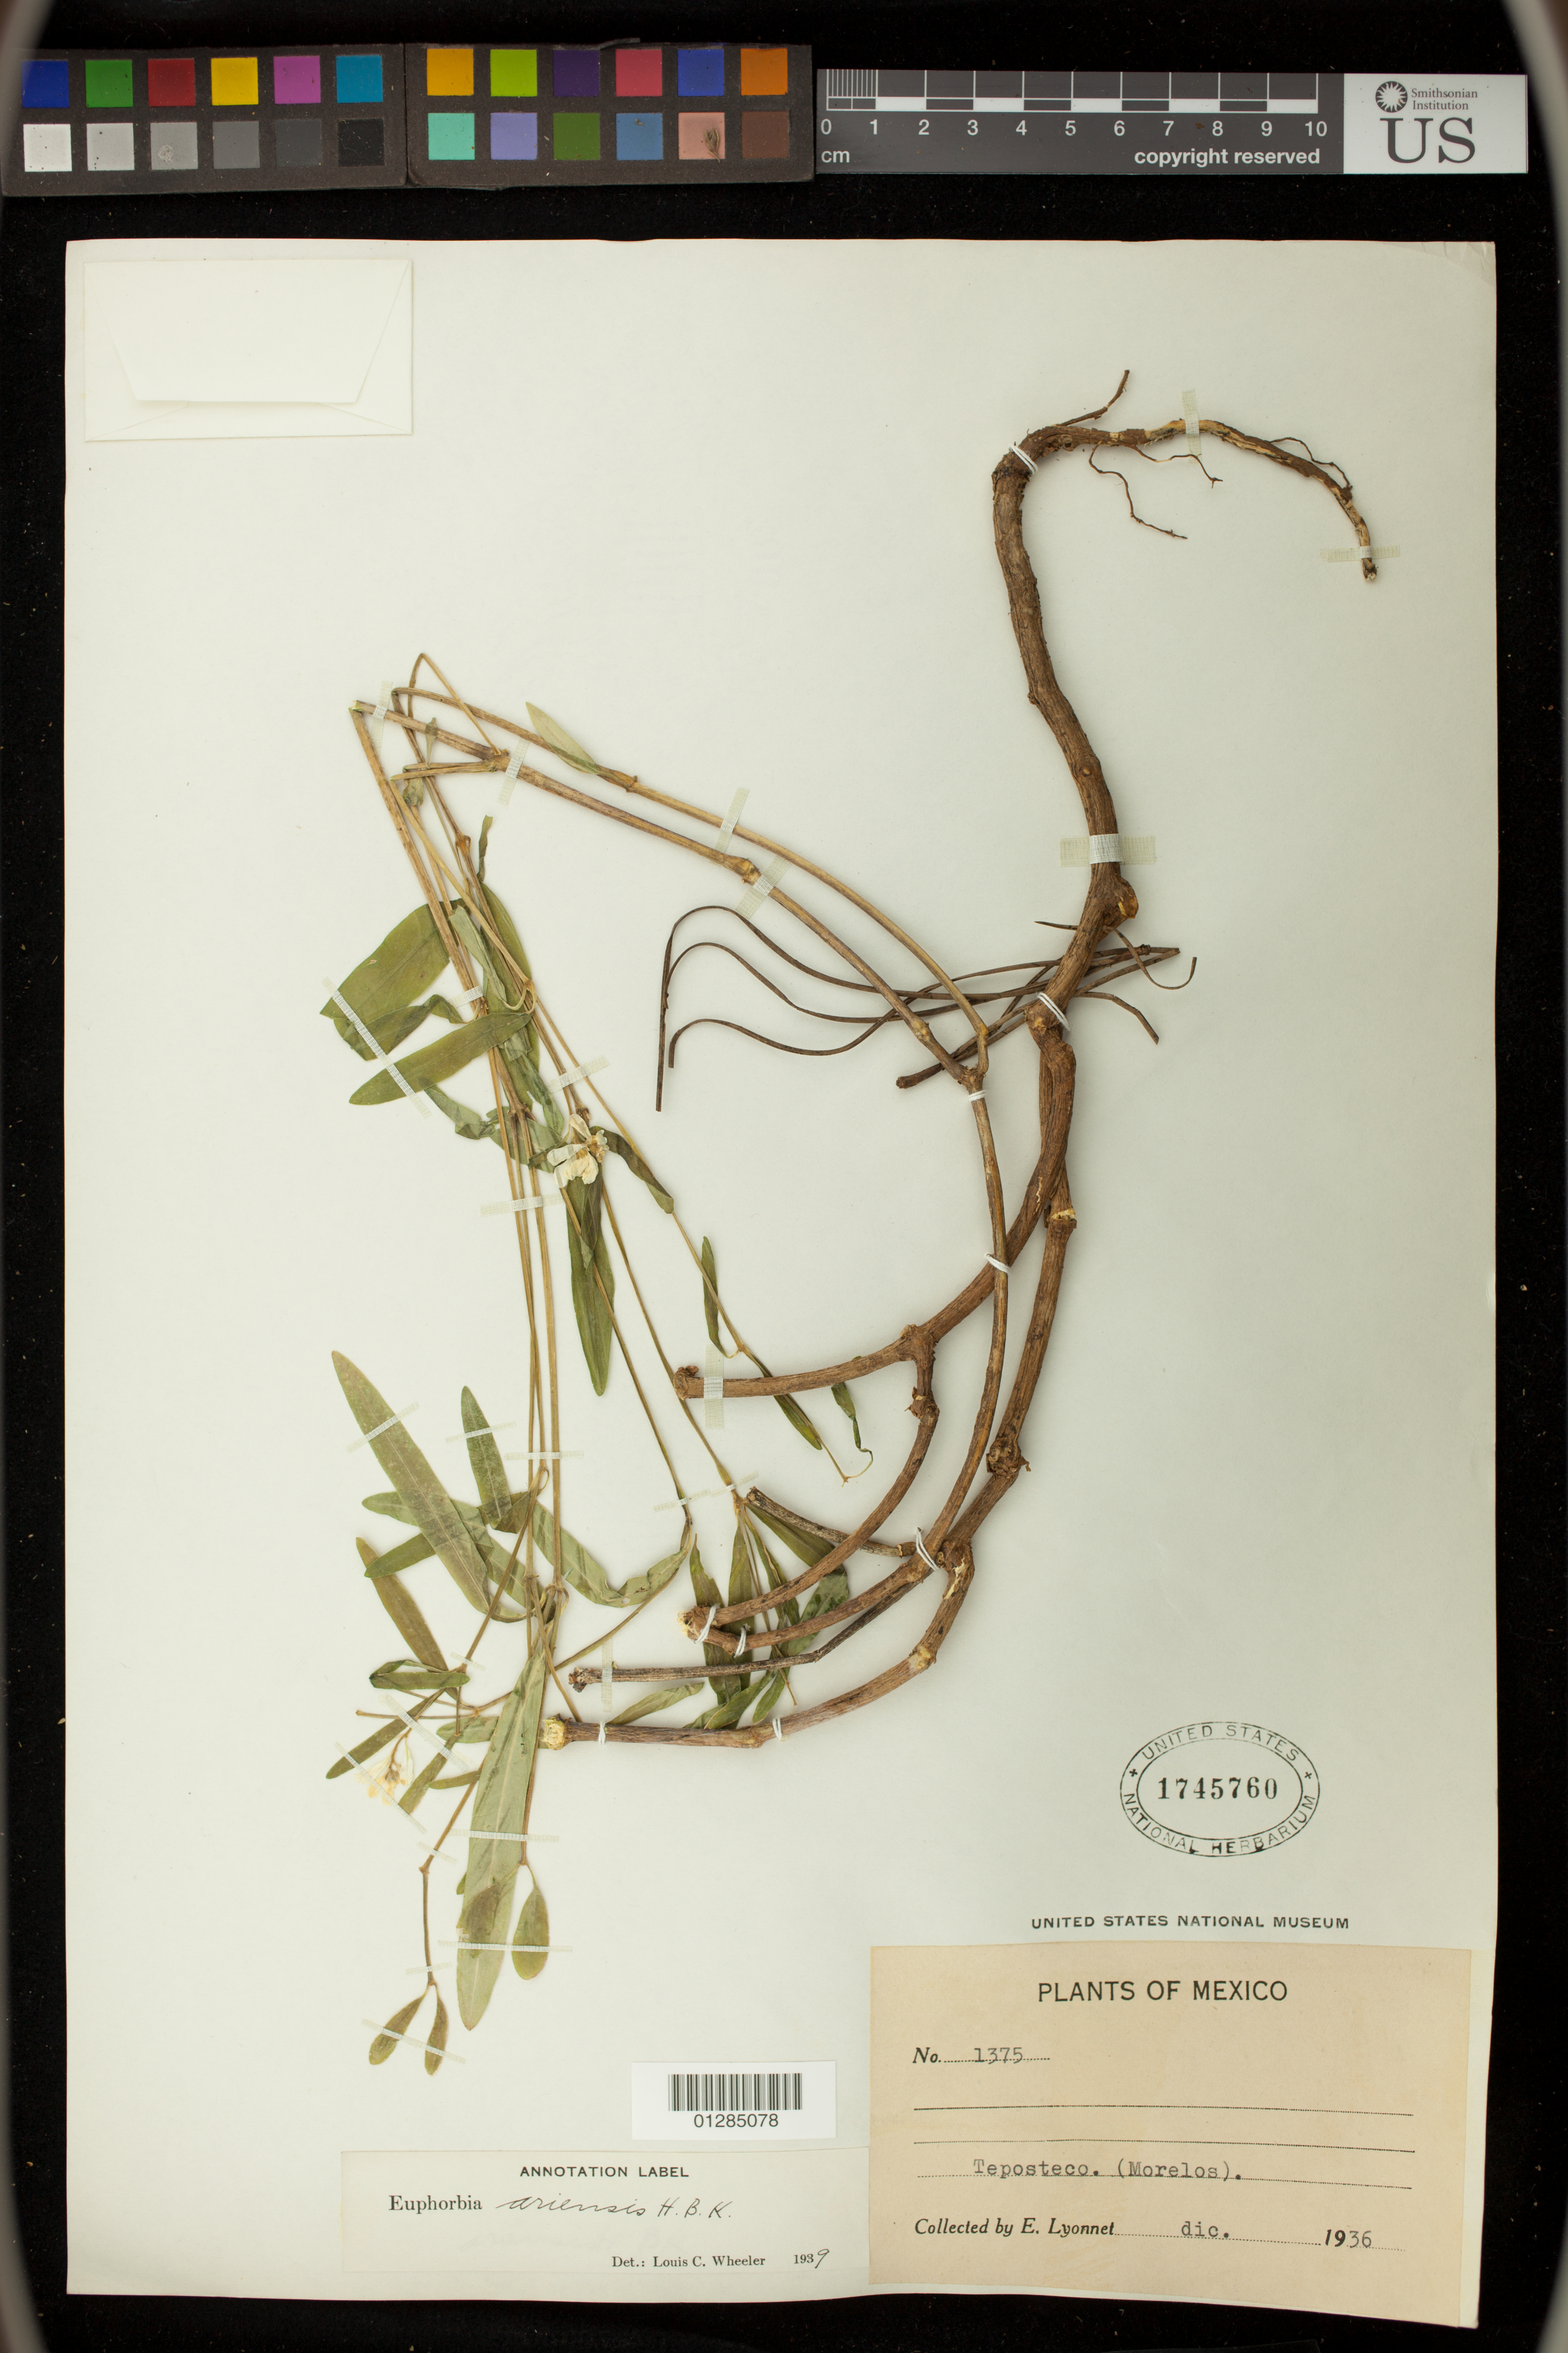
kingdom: Plantae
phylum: Tracheophyta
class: Magnoliopsida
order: Malpighiales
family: Euphorbiaceae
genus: Euphorbia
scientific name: Euphorbia ariensis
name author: Kunth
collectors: E. Lyonnel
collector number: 1375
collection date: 1936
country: Mexico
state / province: Morelos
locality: Teposteco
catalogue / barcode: US 1745760